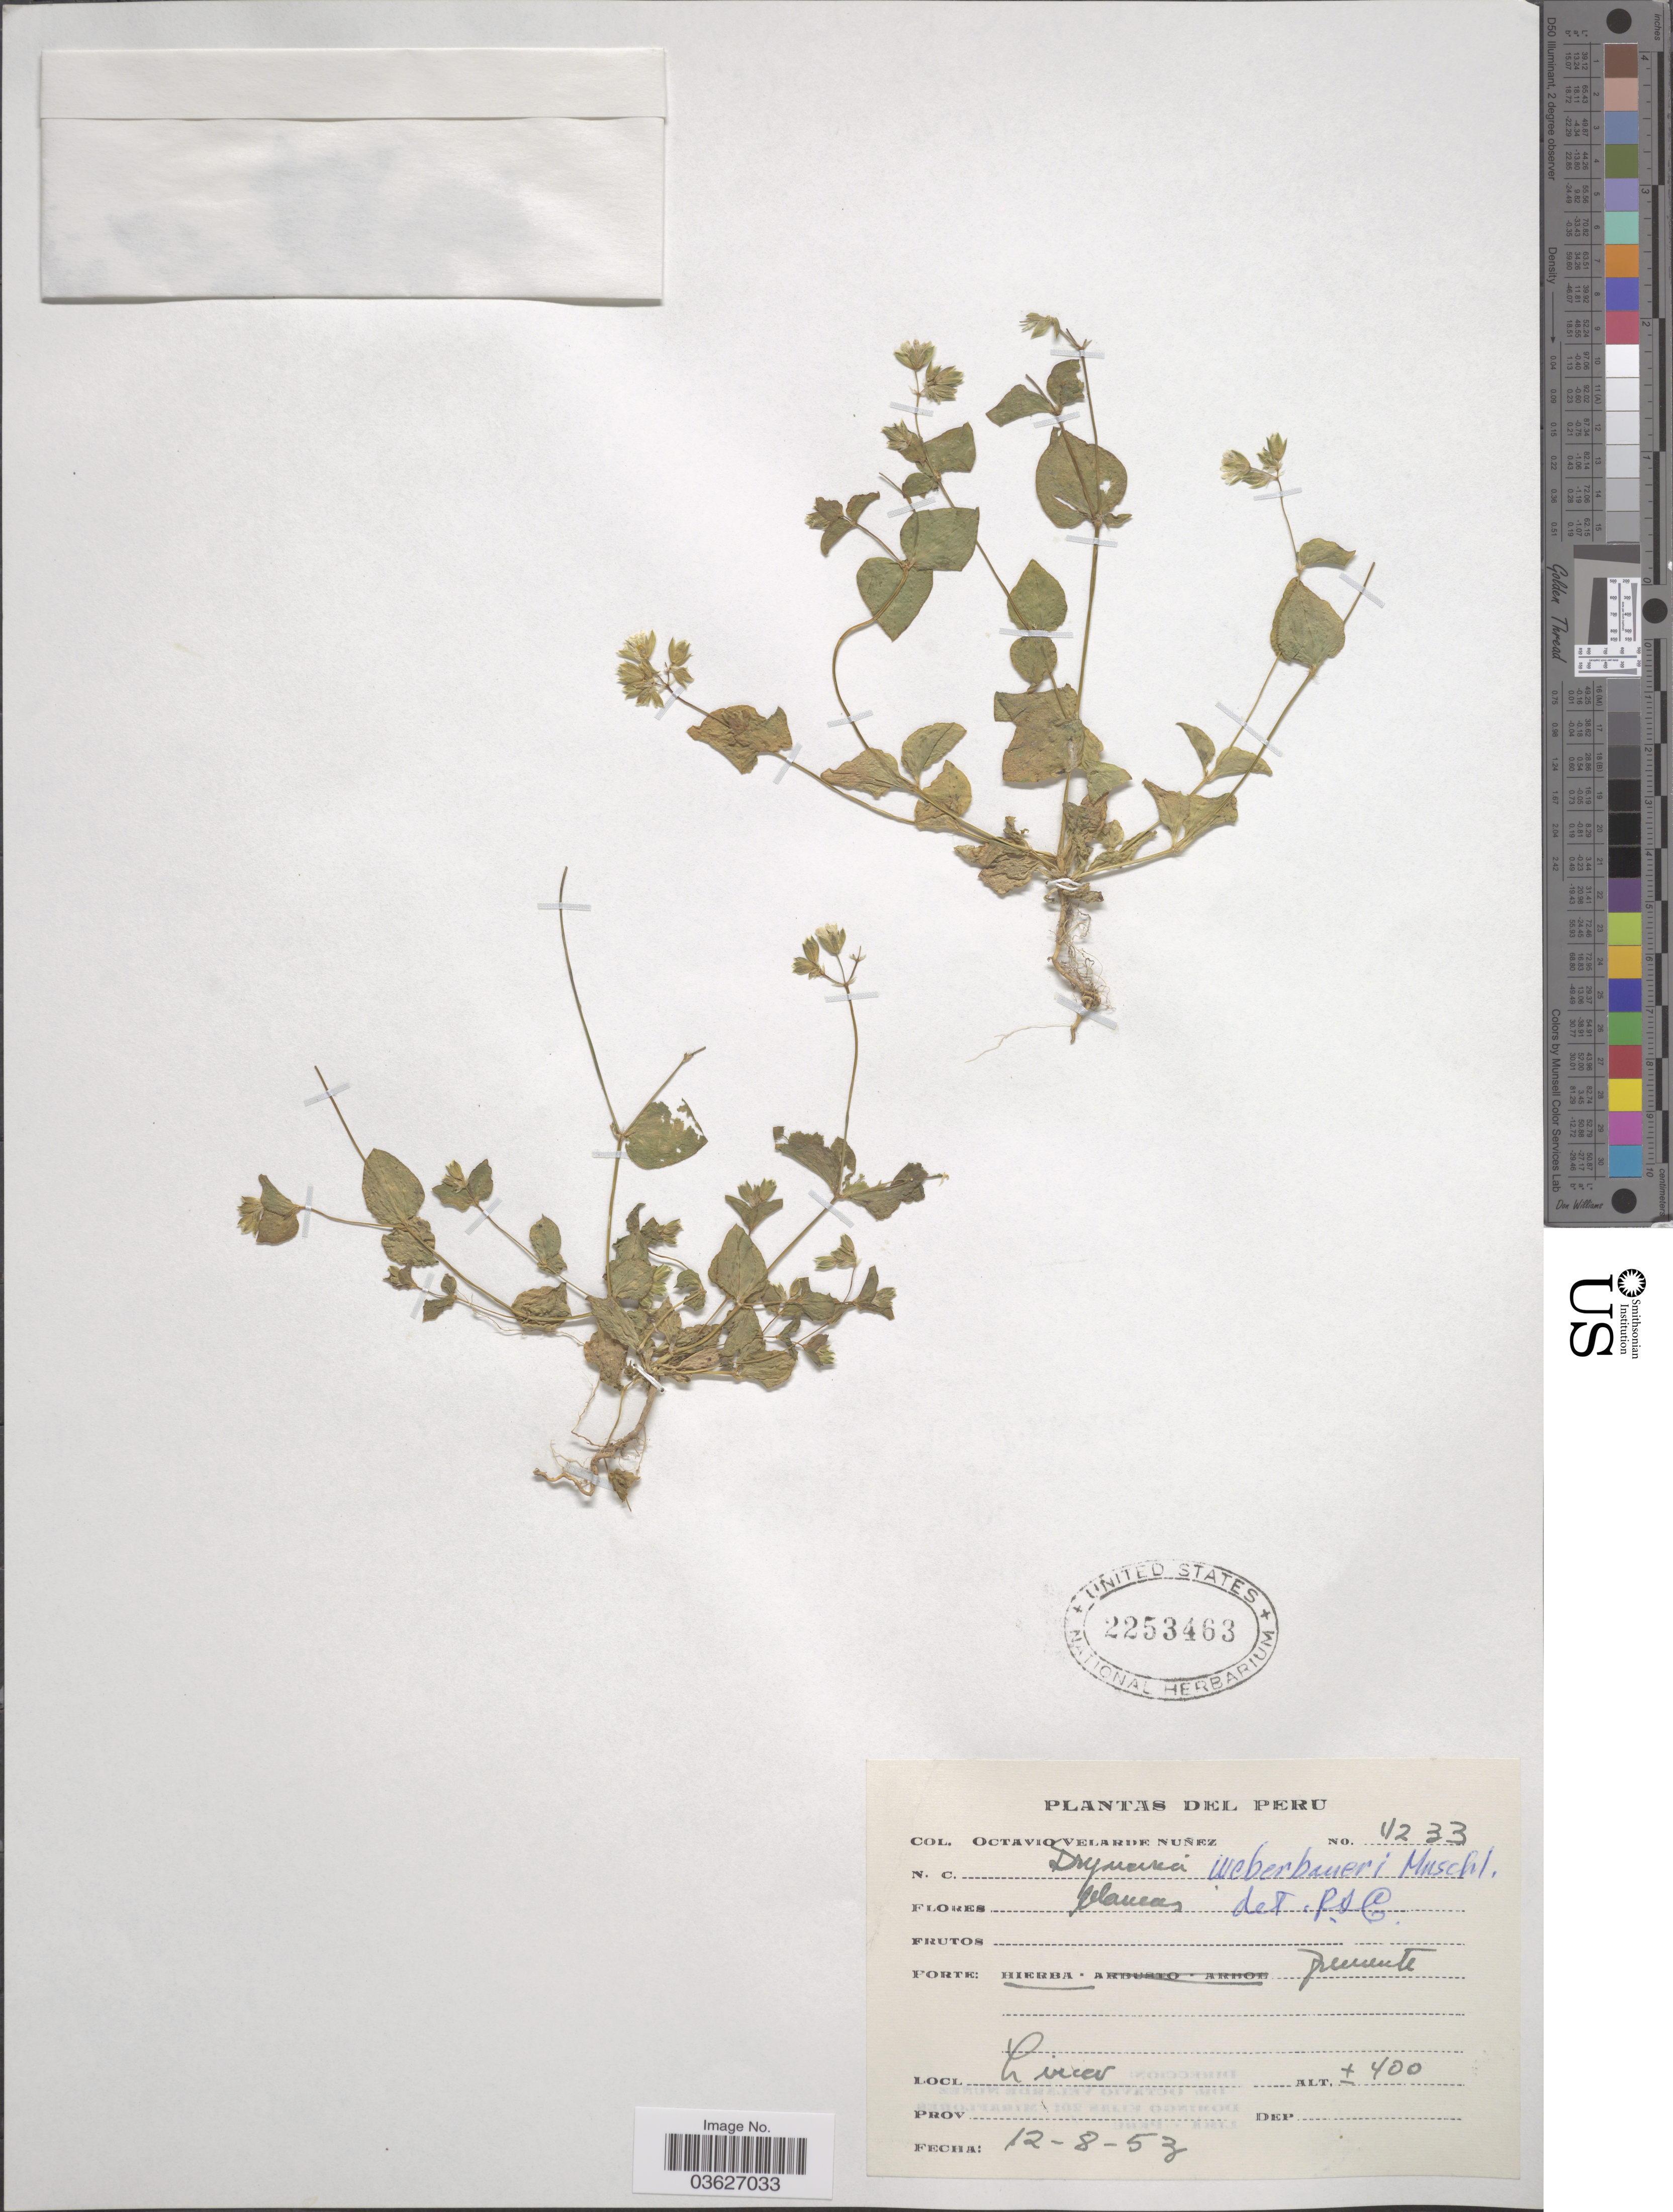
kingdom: Plantae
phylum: Tracheophyta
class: Magnoliopsida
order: Caryophyllales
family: Caryophyllaceae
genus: Drymaria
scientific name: Drymaria paposana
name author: Phil.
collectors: O. Velarde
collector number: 4233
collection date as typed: Transcribed d/m/y: 12/8/53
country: Peru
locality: Lima [interpreted]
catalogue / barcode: US 2253463